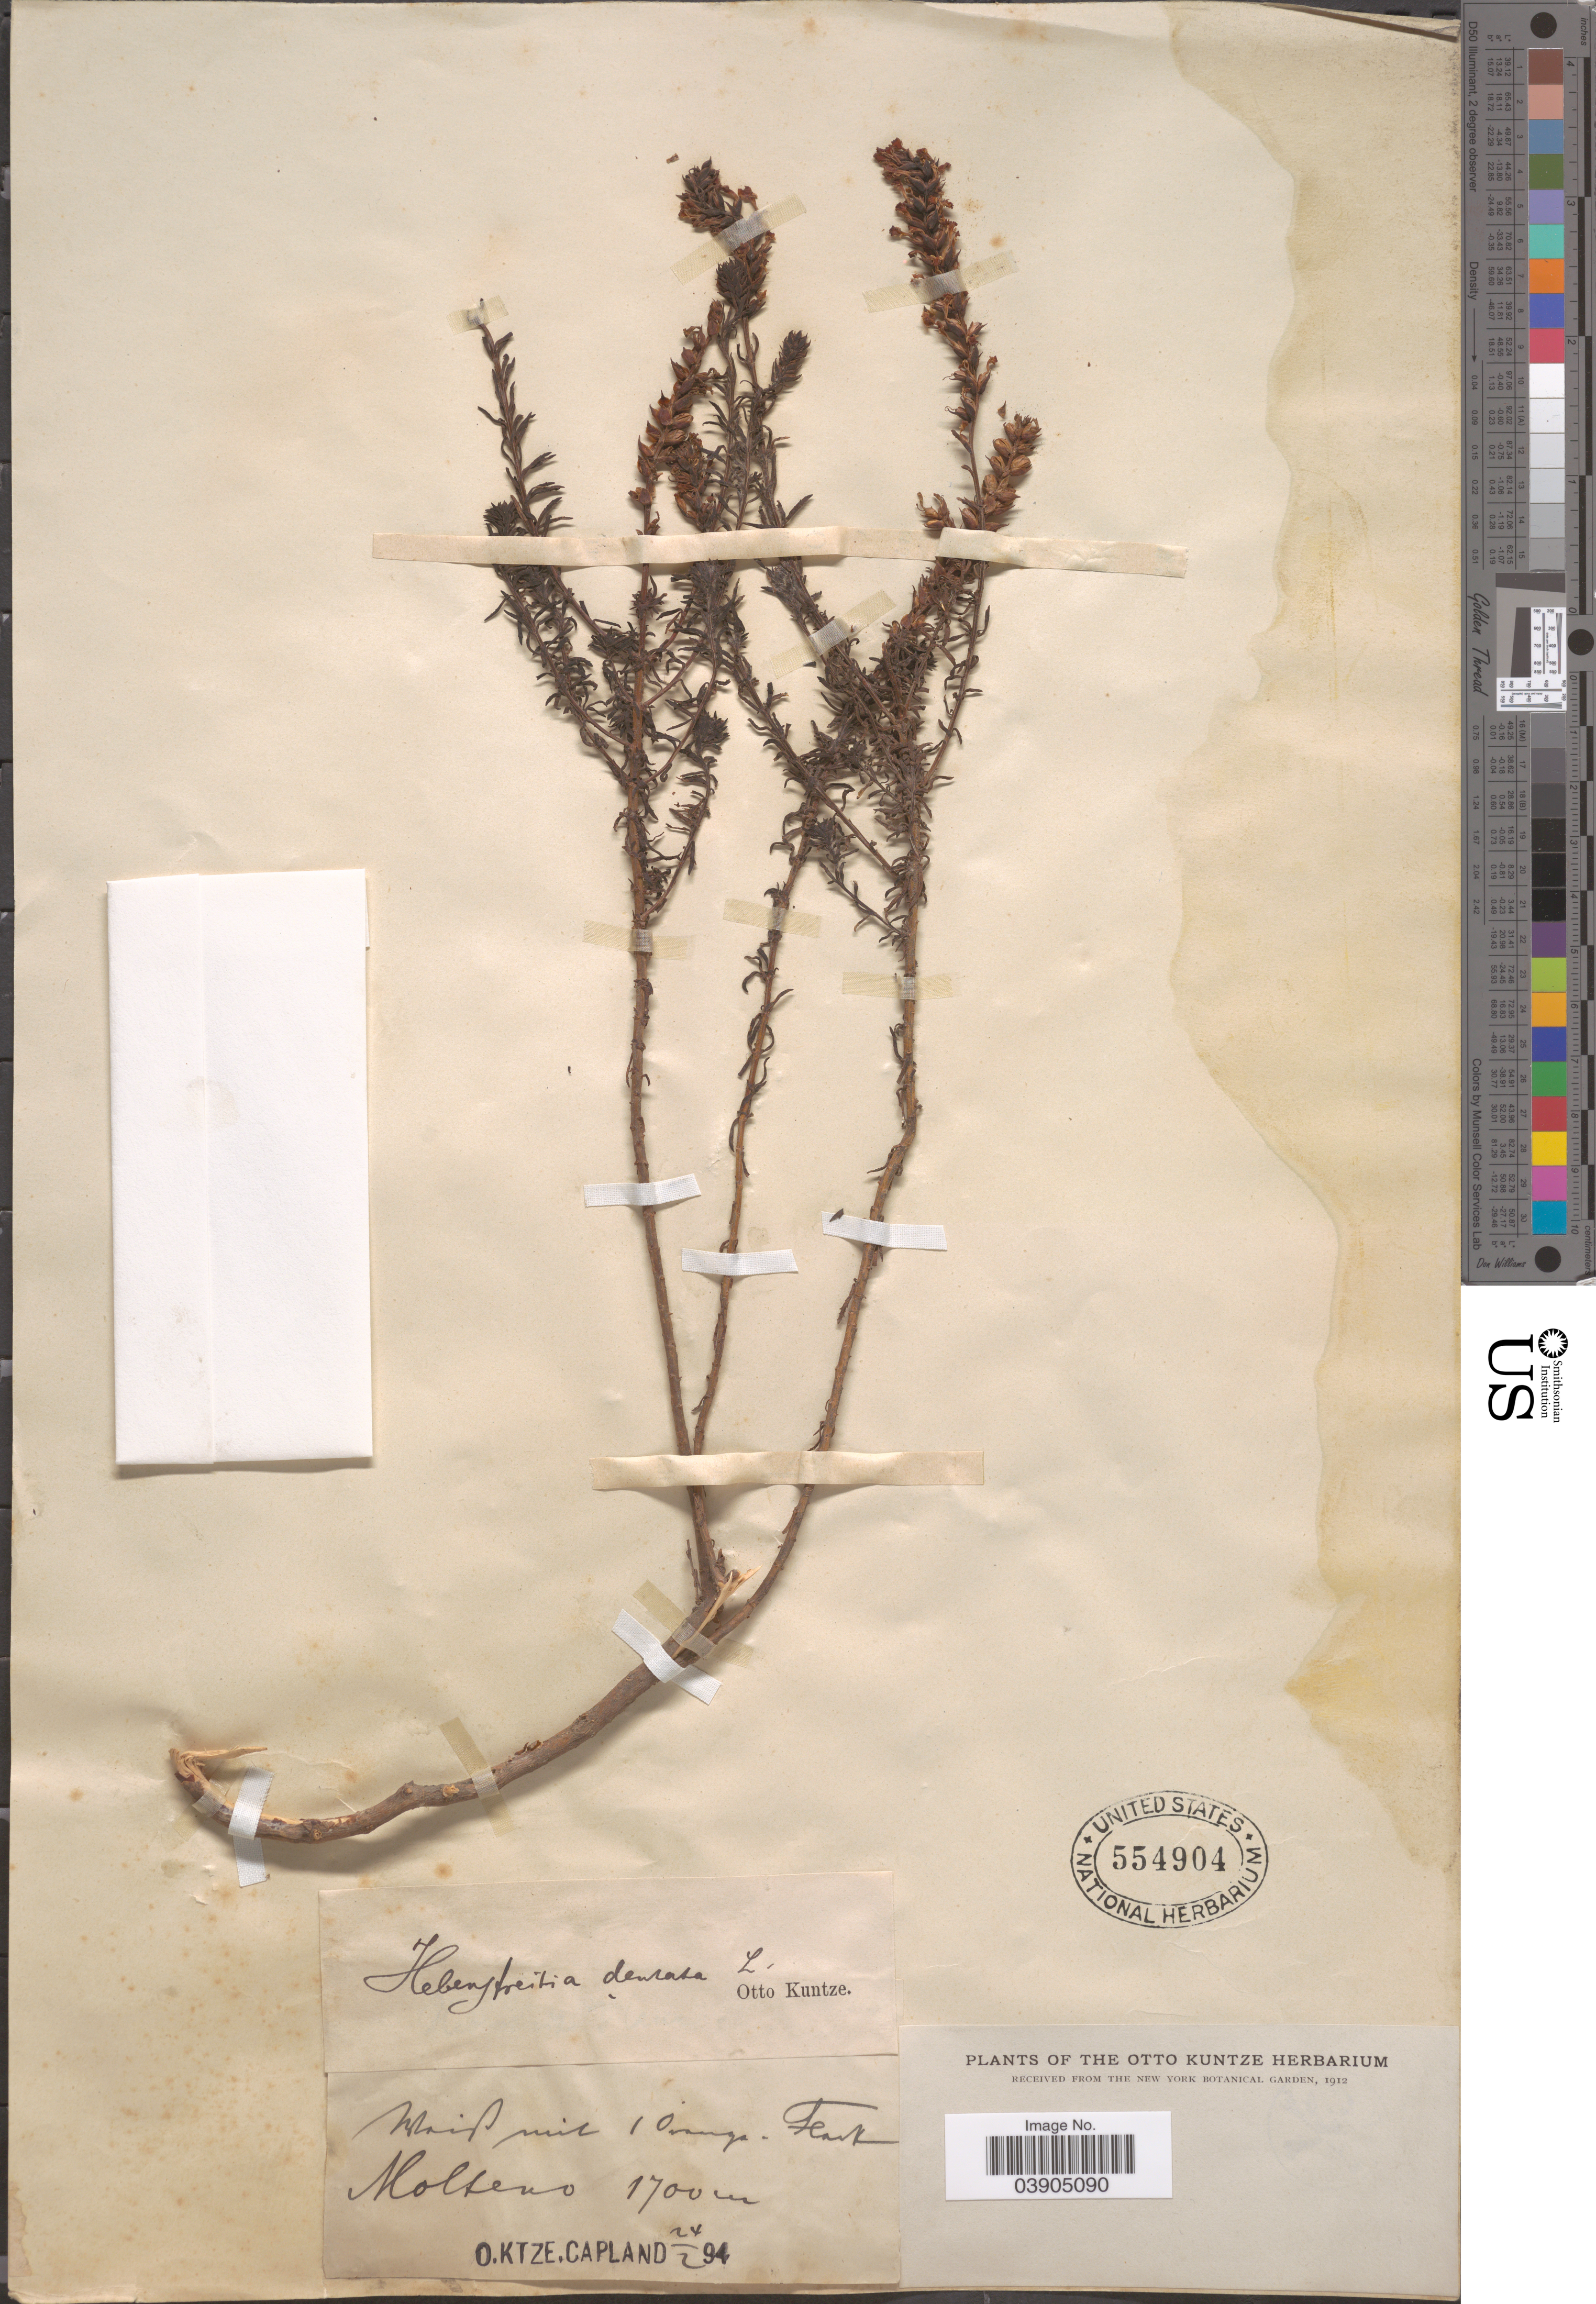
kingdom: Plantae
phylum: Tracheophyta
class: Magnoliopsida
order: Lamiales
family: Scrophulariaceae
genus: Hebenstretia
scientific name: Hebenstretia dentata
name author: L.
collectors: O. Capland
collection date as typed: Transcribed d/m/y: 24/2/94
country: South Africa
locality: Molteno.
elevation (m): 1700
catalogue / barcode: US 554904